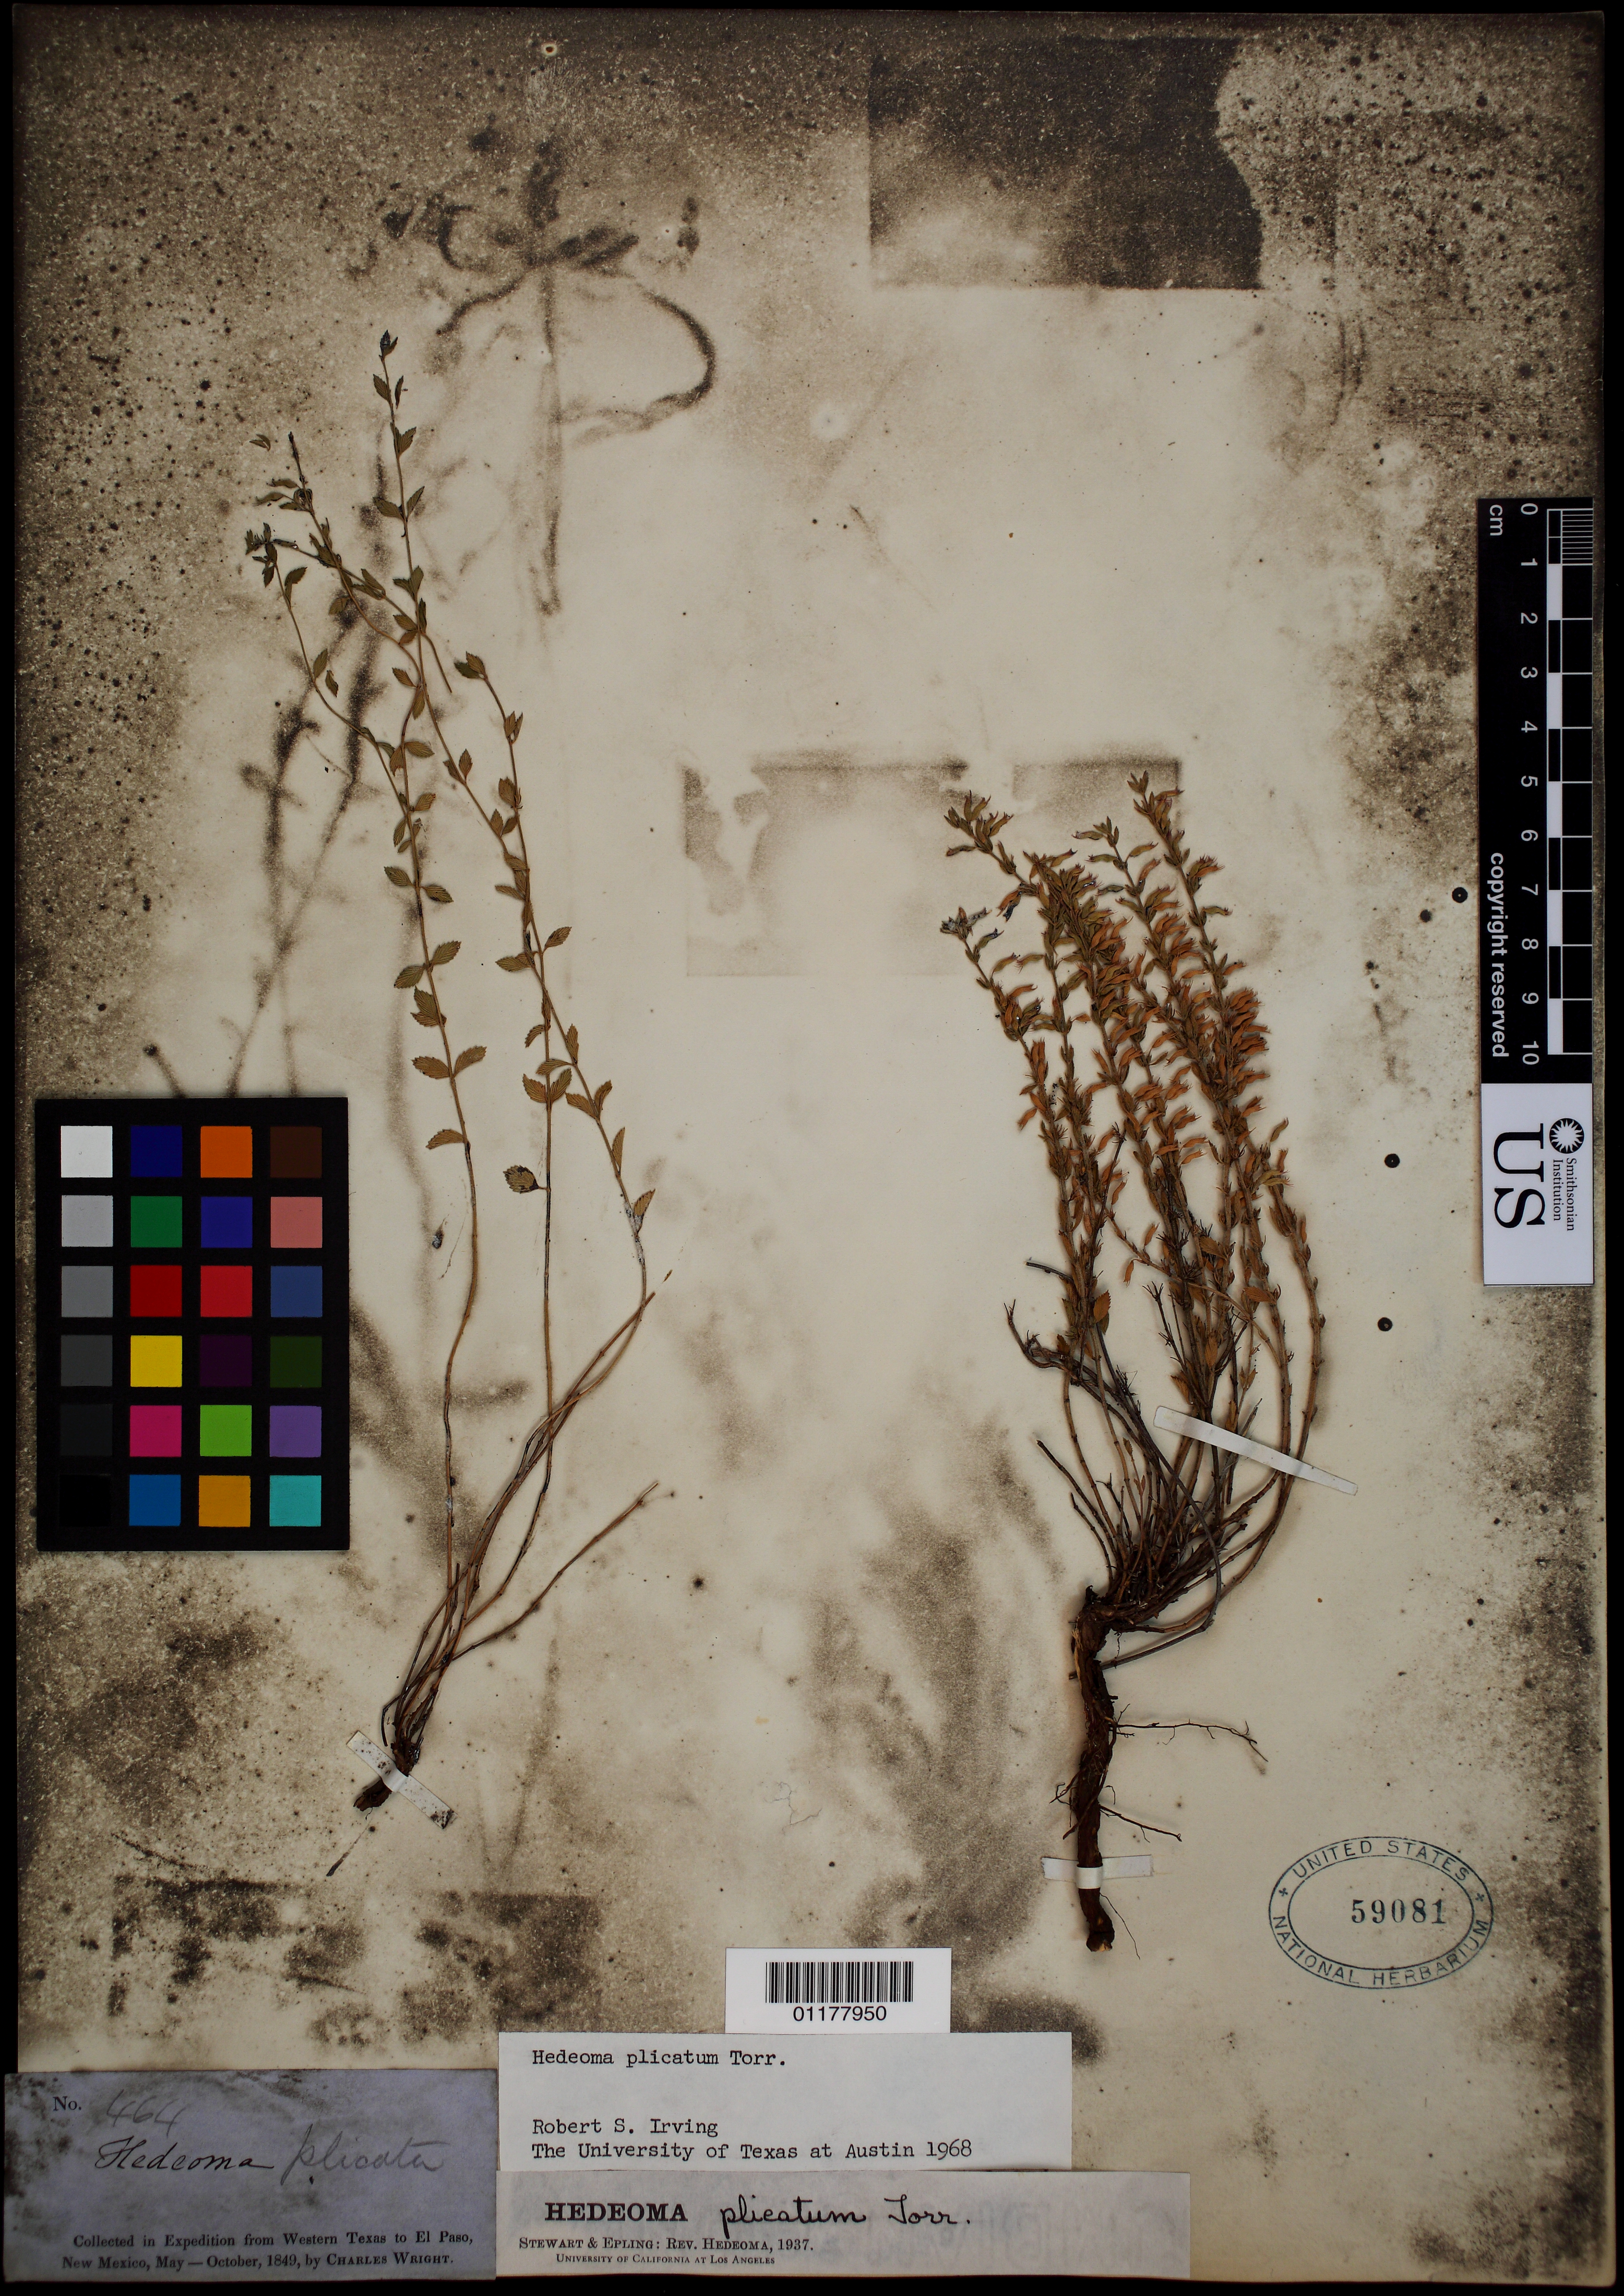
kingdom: Plantae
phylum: Tracheophyta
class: Magnoliopsida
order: Lamiales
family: Lamiaceae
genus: Hedeoma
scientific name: Hedeoma plicatum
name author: Torr. in Emory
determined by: Irving, R. S.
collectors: C. Wright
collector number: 464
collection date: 1849-05/1849-10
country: United States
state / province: New Mexico / Texas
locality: from Western Texas to El Paso, New Mexico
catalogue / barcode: US 59081